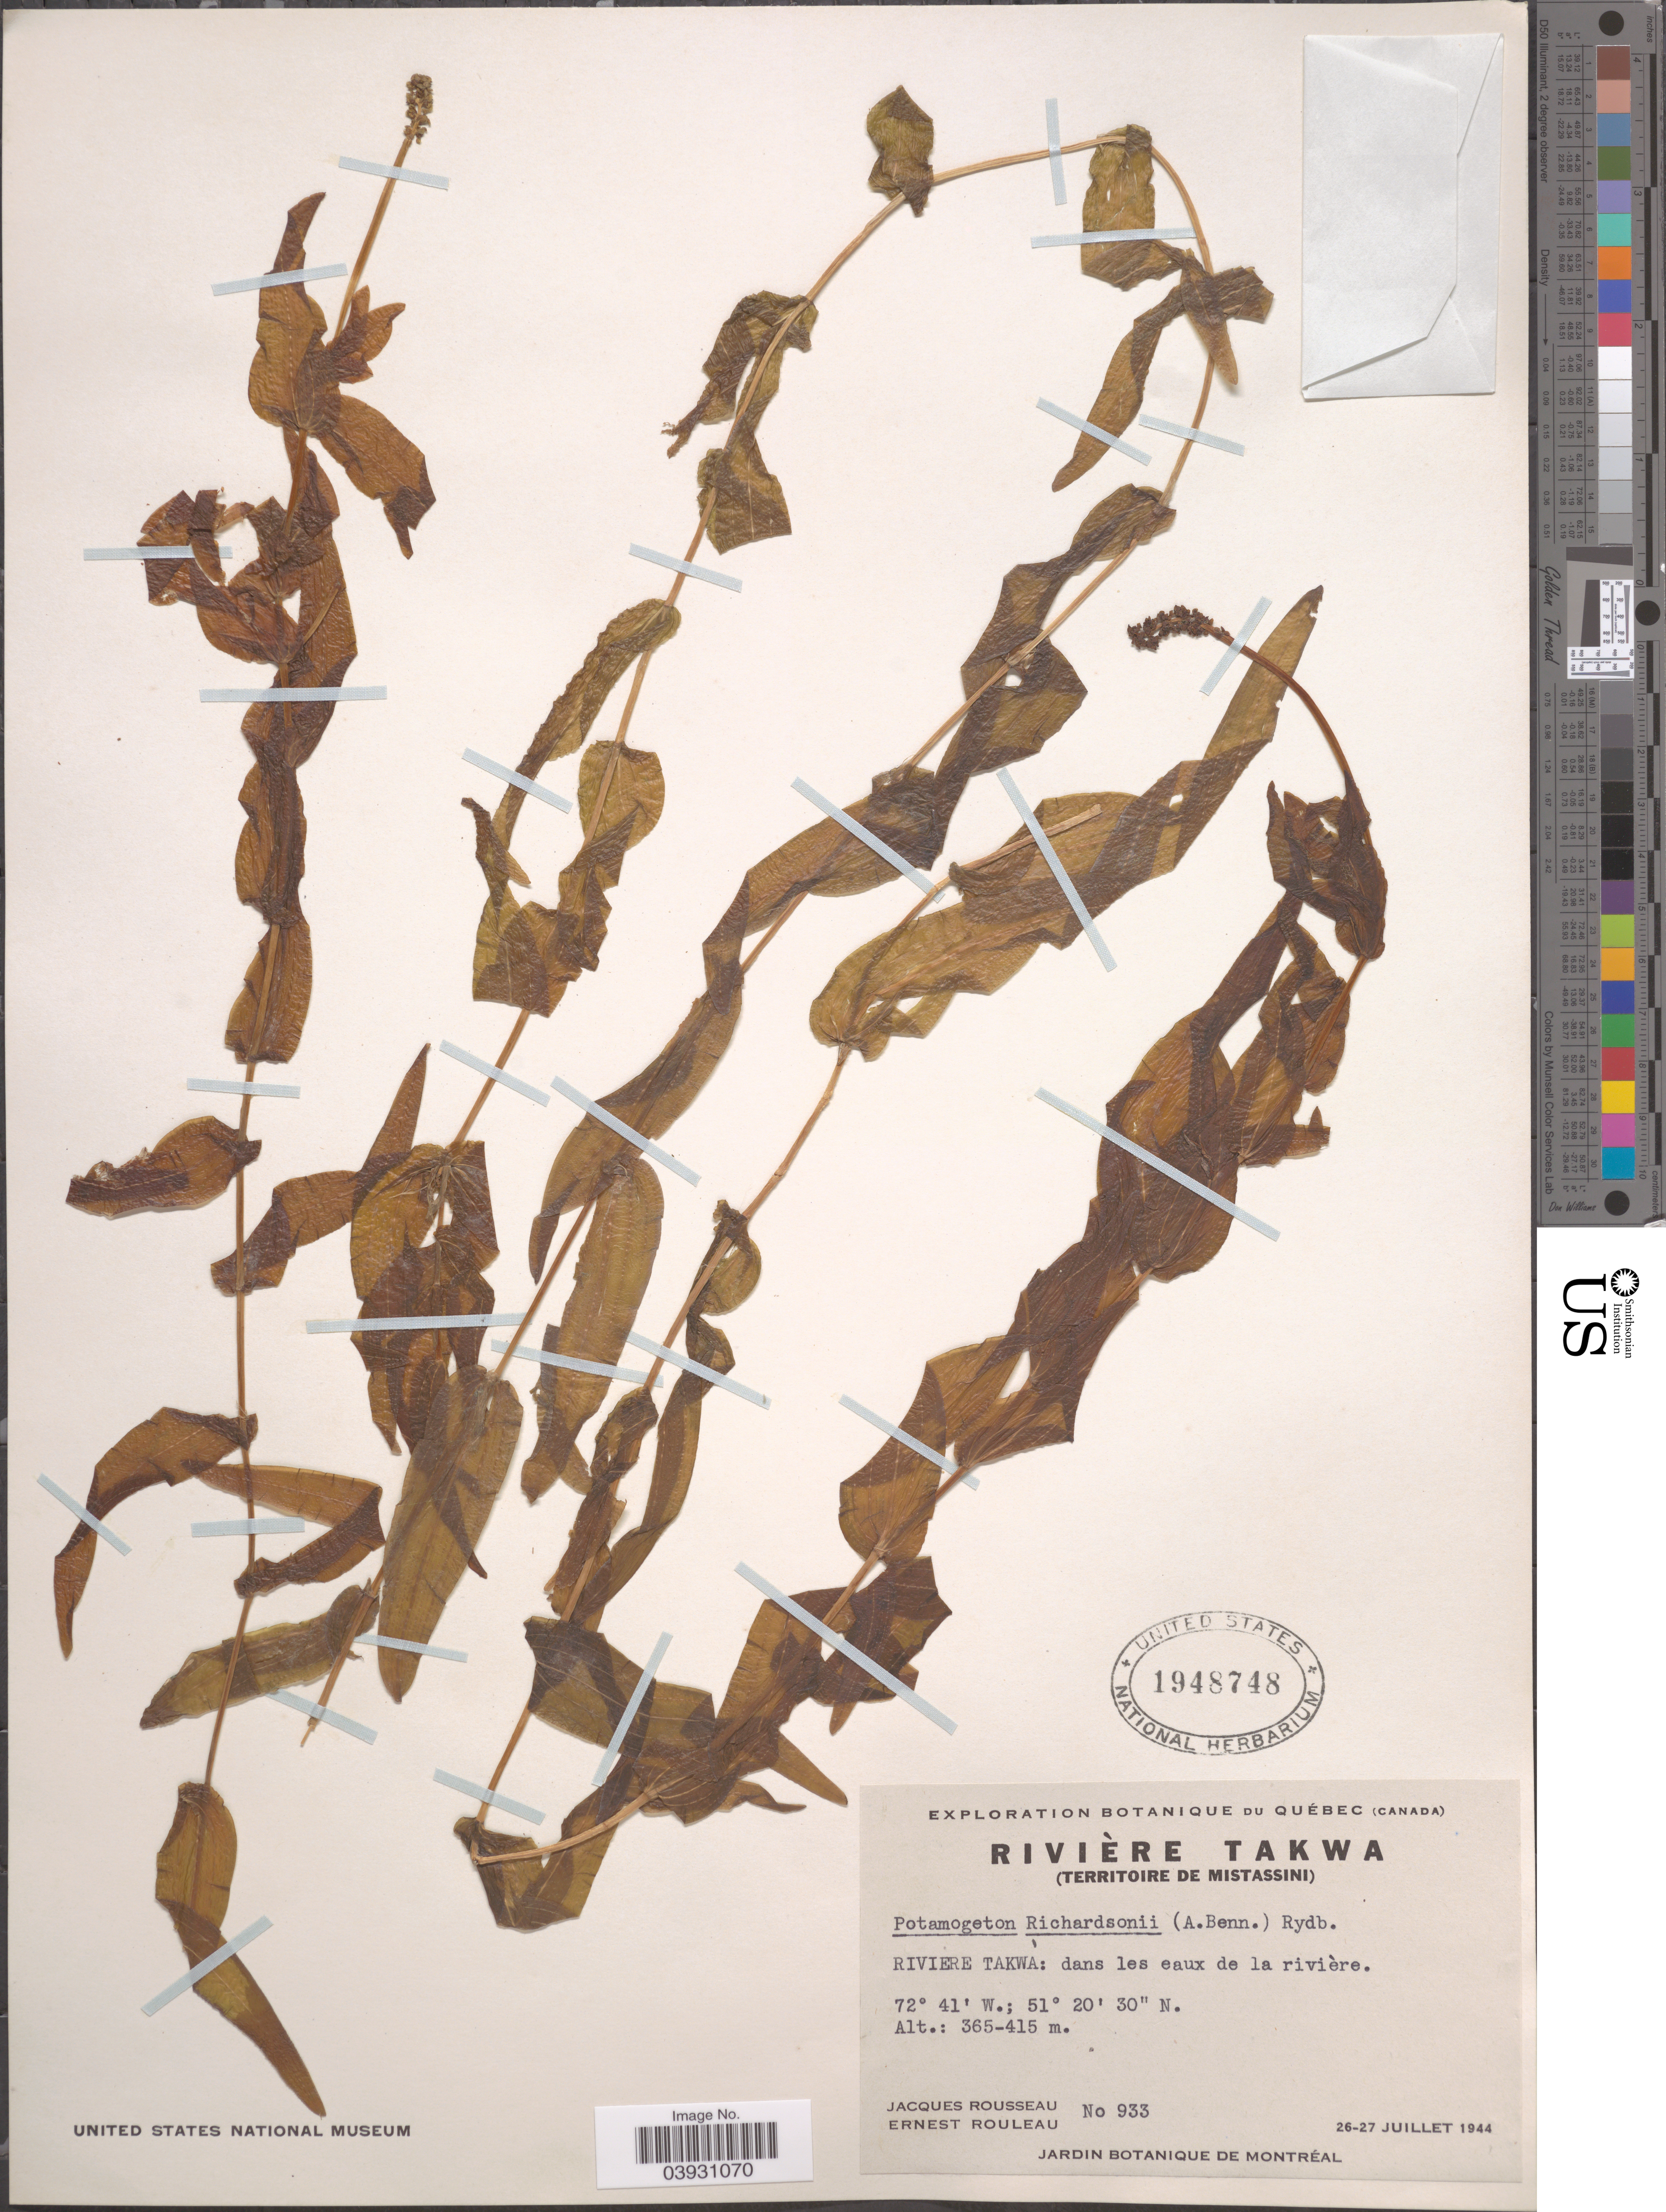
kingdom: Plantae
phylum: Tracheophyta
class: Liliopsida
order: Alismatales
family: Potamogetonaceae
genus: Potamogeton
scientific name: Potamogeton richardsonii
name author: (A.W. Benn.) Rydb.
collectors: J. Rousseau & J. Rouleau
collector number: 933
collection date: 1944-07-26/1944-07-27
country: Canada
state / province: Quebec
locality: Rivière Takwa (Territoire de Mistassini) Riviere Takwa: dans les eaux de la rivière.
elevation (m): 365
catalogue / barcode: US 1948748